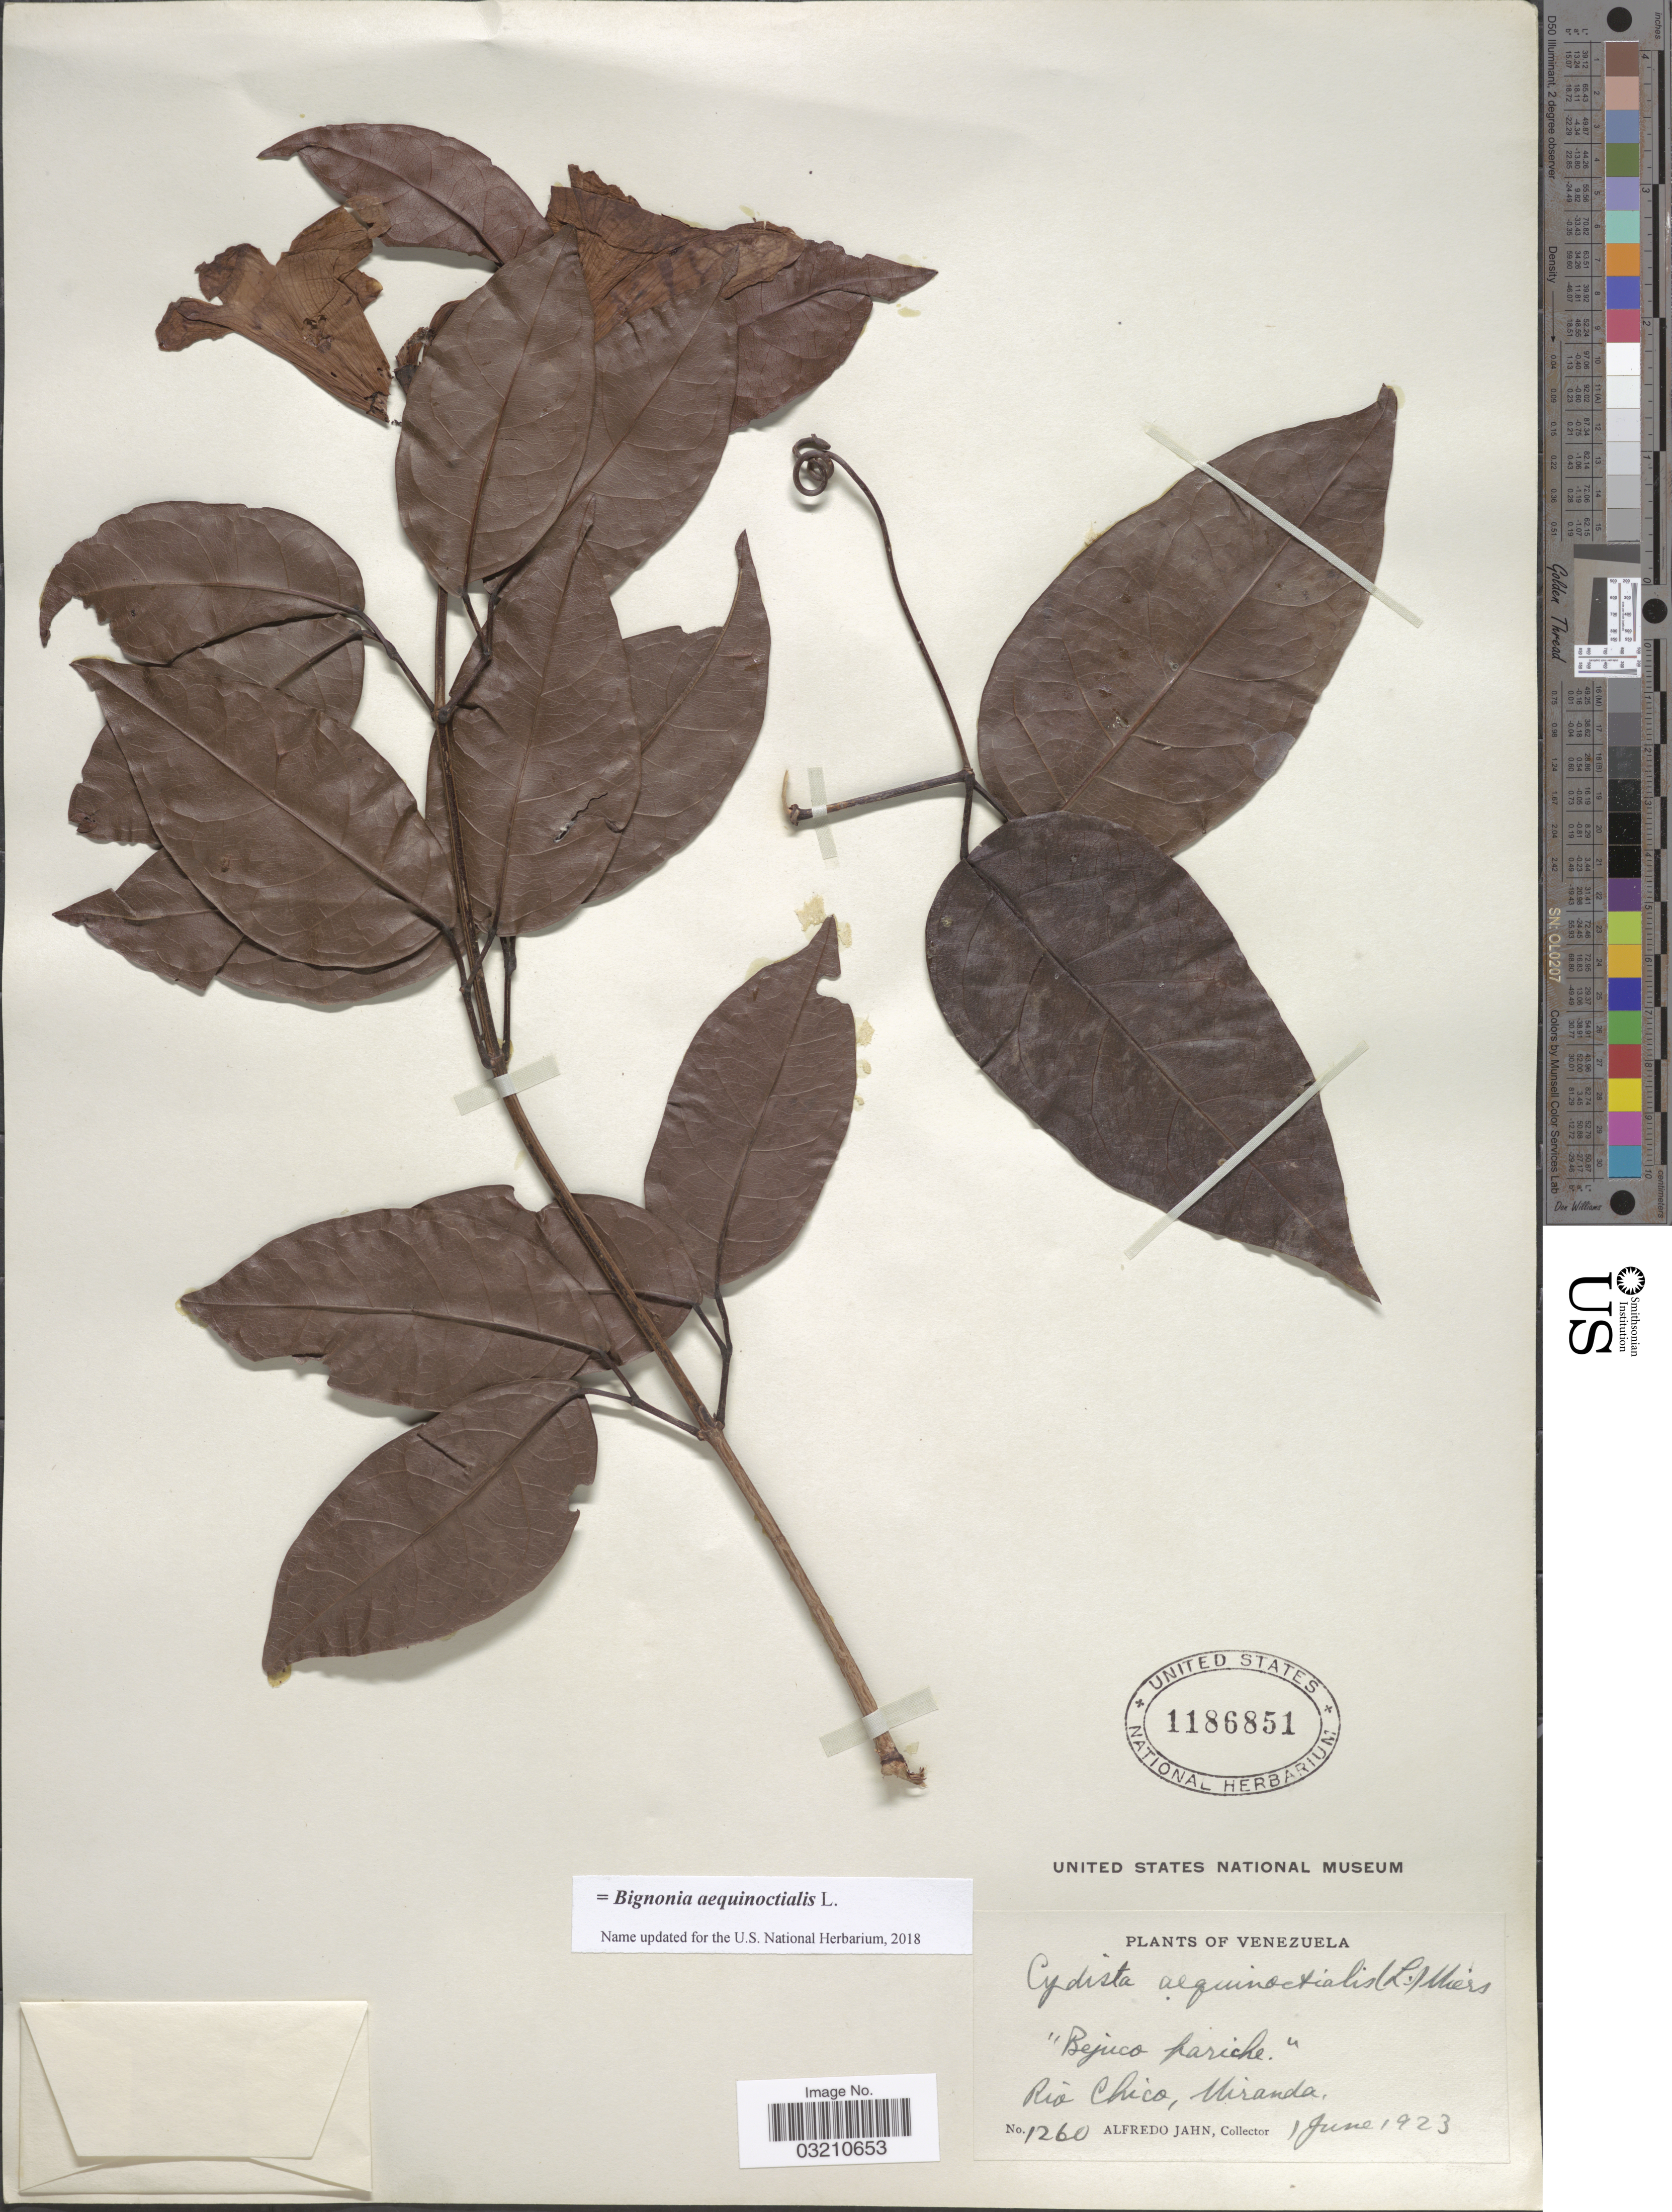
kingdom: Plantae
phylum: Tracheophyta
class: Magnoliopsida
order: Lamiales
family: Bignoniaceae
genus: Bignonia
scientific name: Bignonia aequinoctialis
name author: L.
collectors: A. Jahn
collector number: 1260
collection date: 1923-06-01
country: Venezuela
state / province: Miranda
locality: Río Chico.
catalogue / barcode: US 1186851